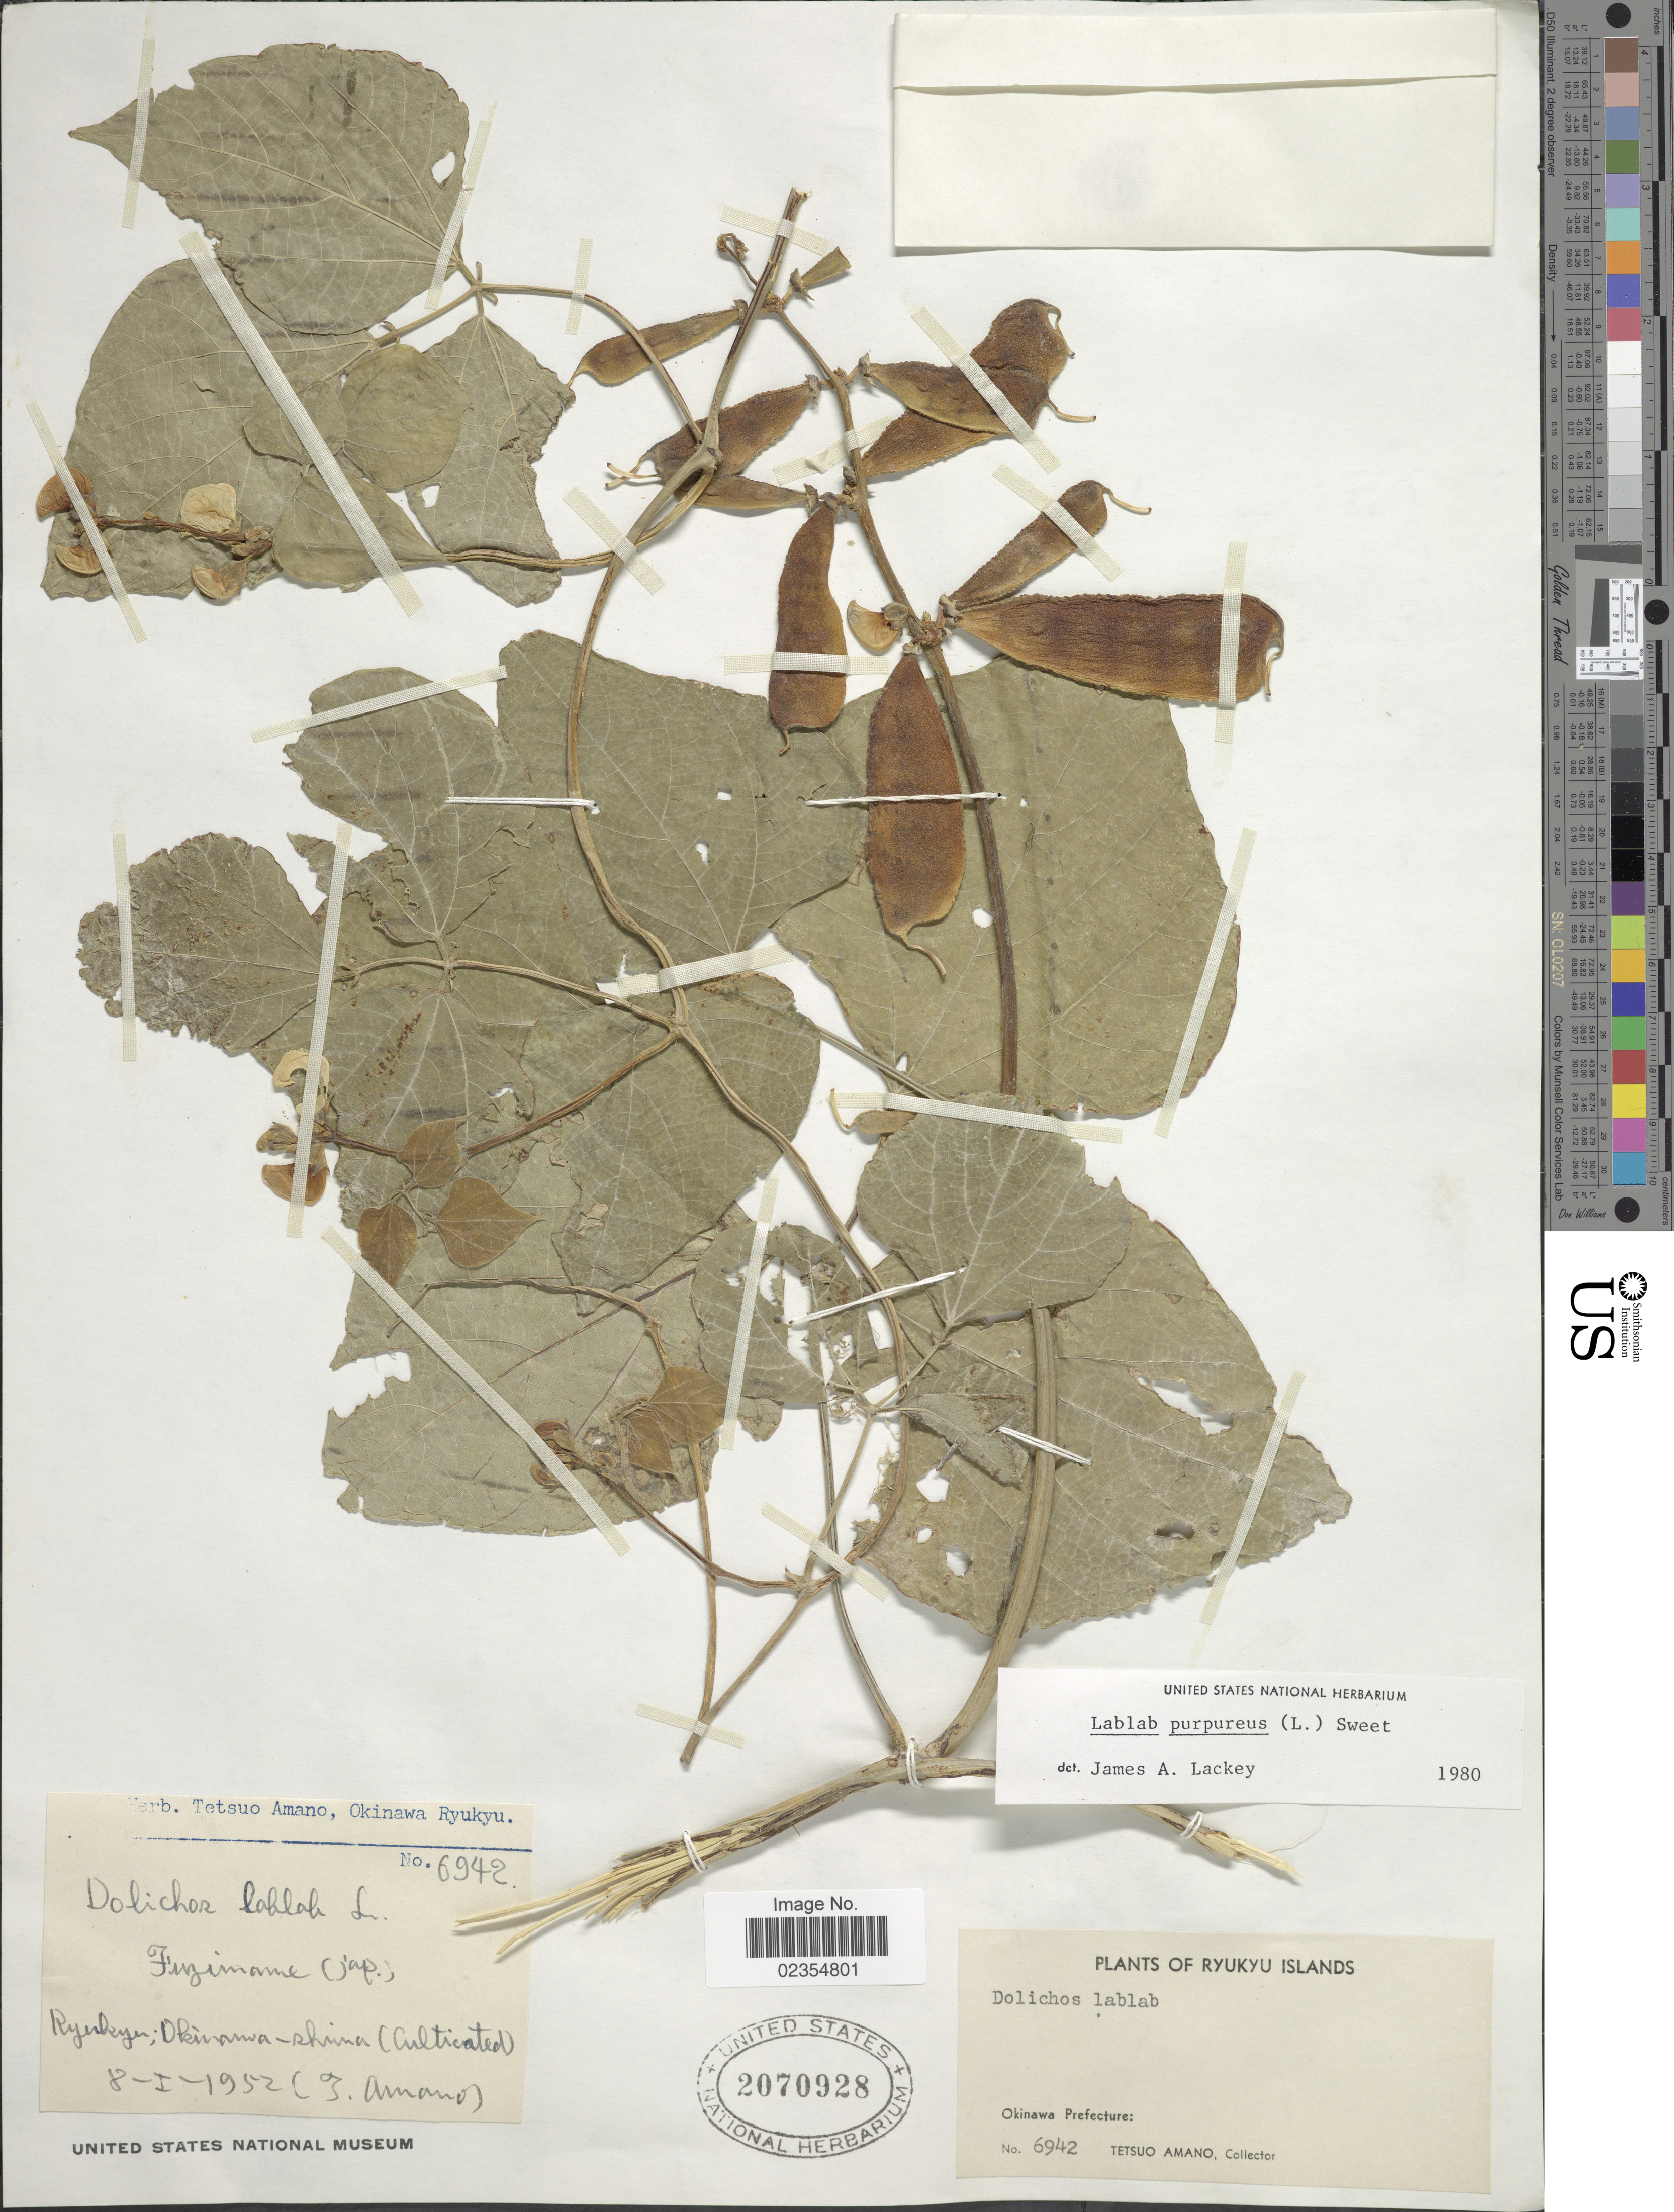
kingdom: Plantae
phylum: Tracheophyta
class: Magnoliopsida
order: Fabales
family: Fabaceae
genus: Lablab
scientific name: Lablab purpureus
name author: (L.) Sweet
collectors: T. Amano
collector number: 6942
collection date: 1952-01-08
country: Japan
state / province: Okinawa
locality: Ryukyu Islands, Okinawa Prefecture, Okinawa-shima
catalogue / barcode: US 2070928